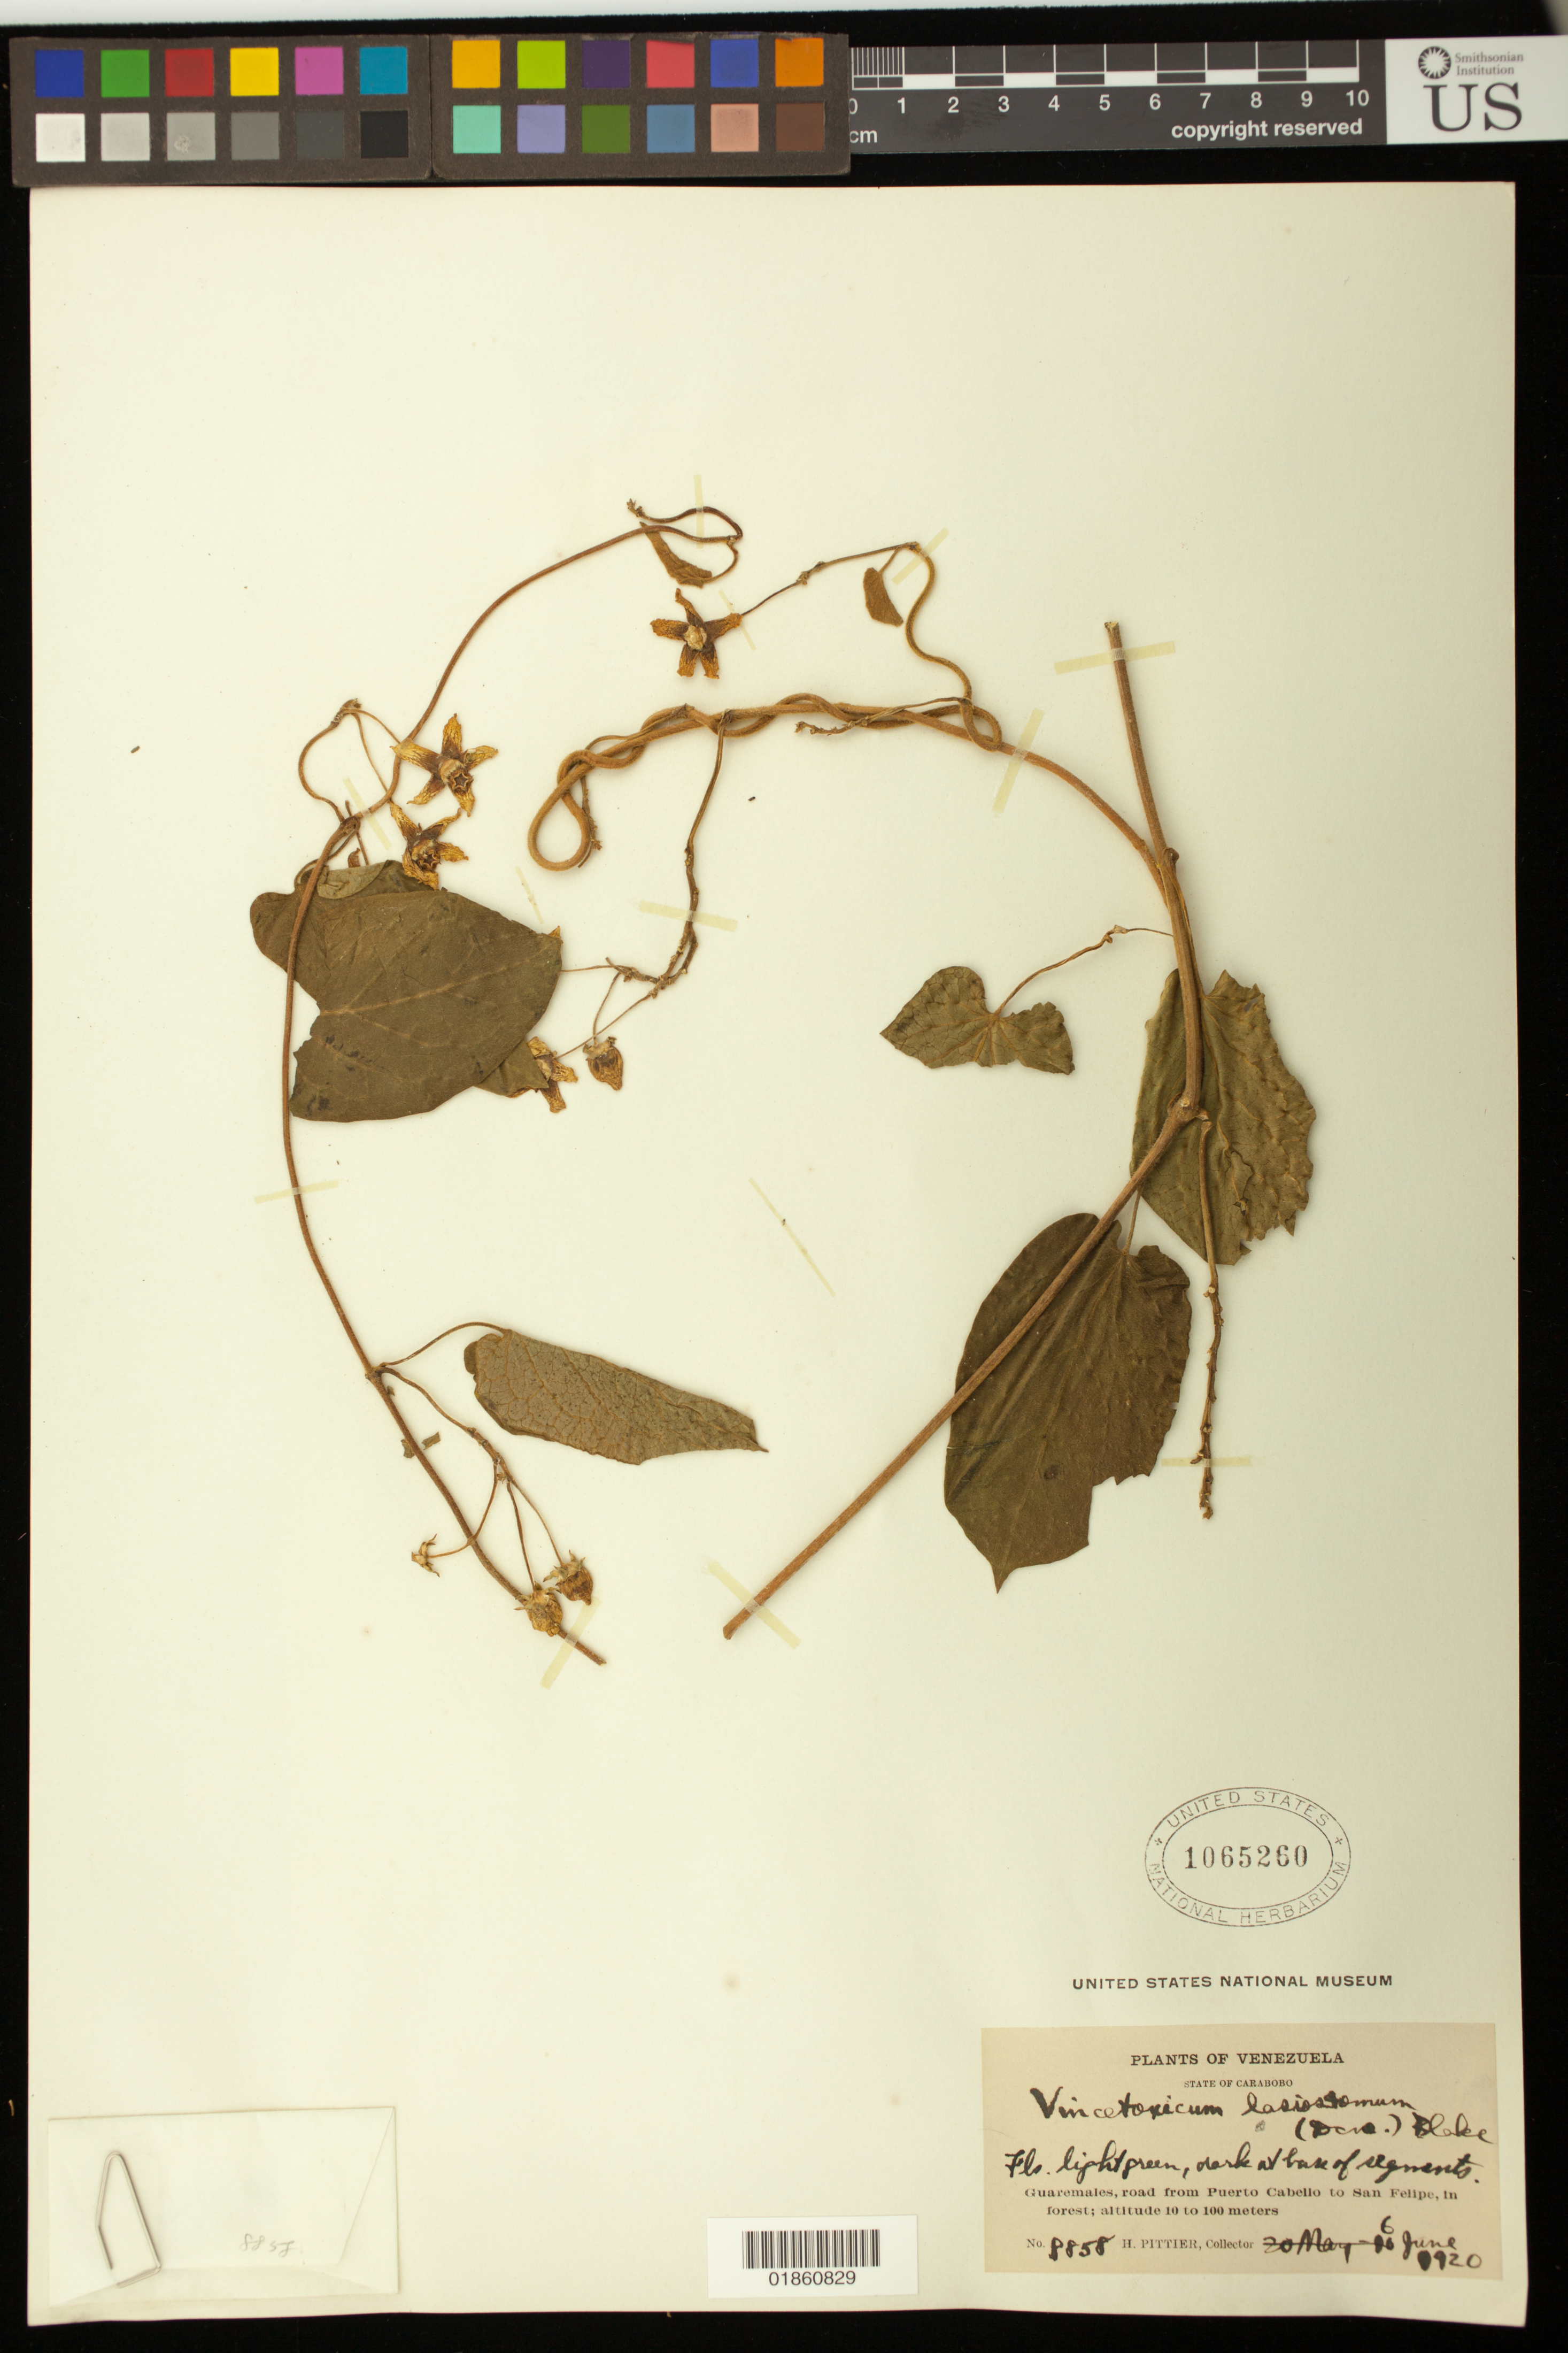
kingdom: Plantae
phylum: Tracheophyta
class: Magnoliopsida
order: Gentianales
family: Apocynaceae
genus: Gonolobus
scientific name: Gonolobus lasiostomus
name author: Decne.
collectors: H. F. Pittier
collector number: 8858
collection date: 1920-06-06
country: Venezuela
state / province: Carabobo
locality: Guaremales [Guaremal], road from Puerto Cabello to San Felipe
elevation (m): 10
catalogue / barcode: US 1065260